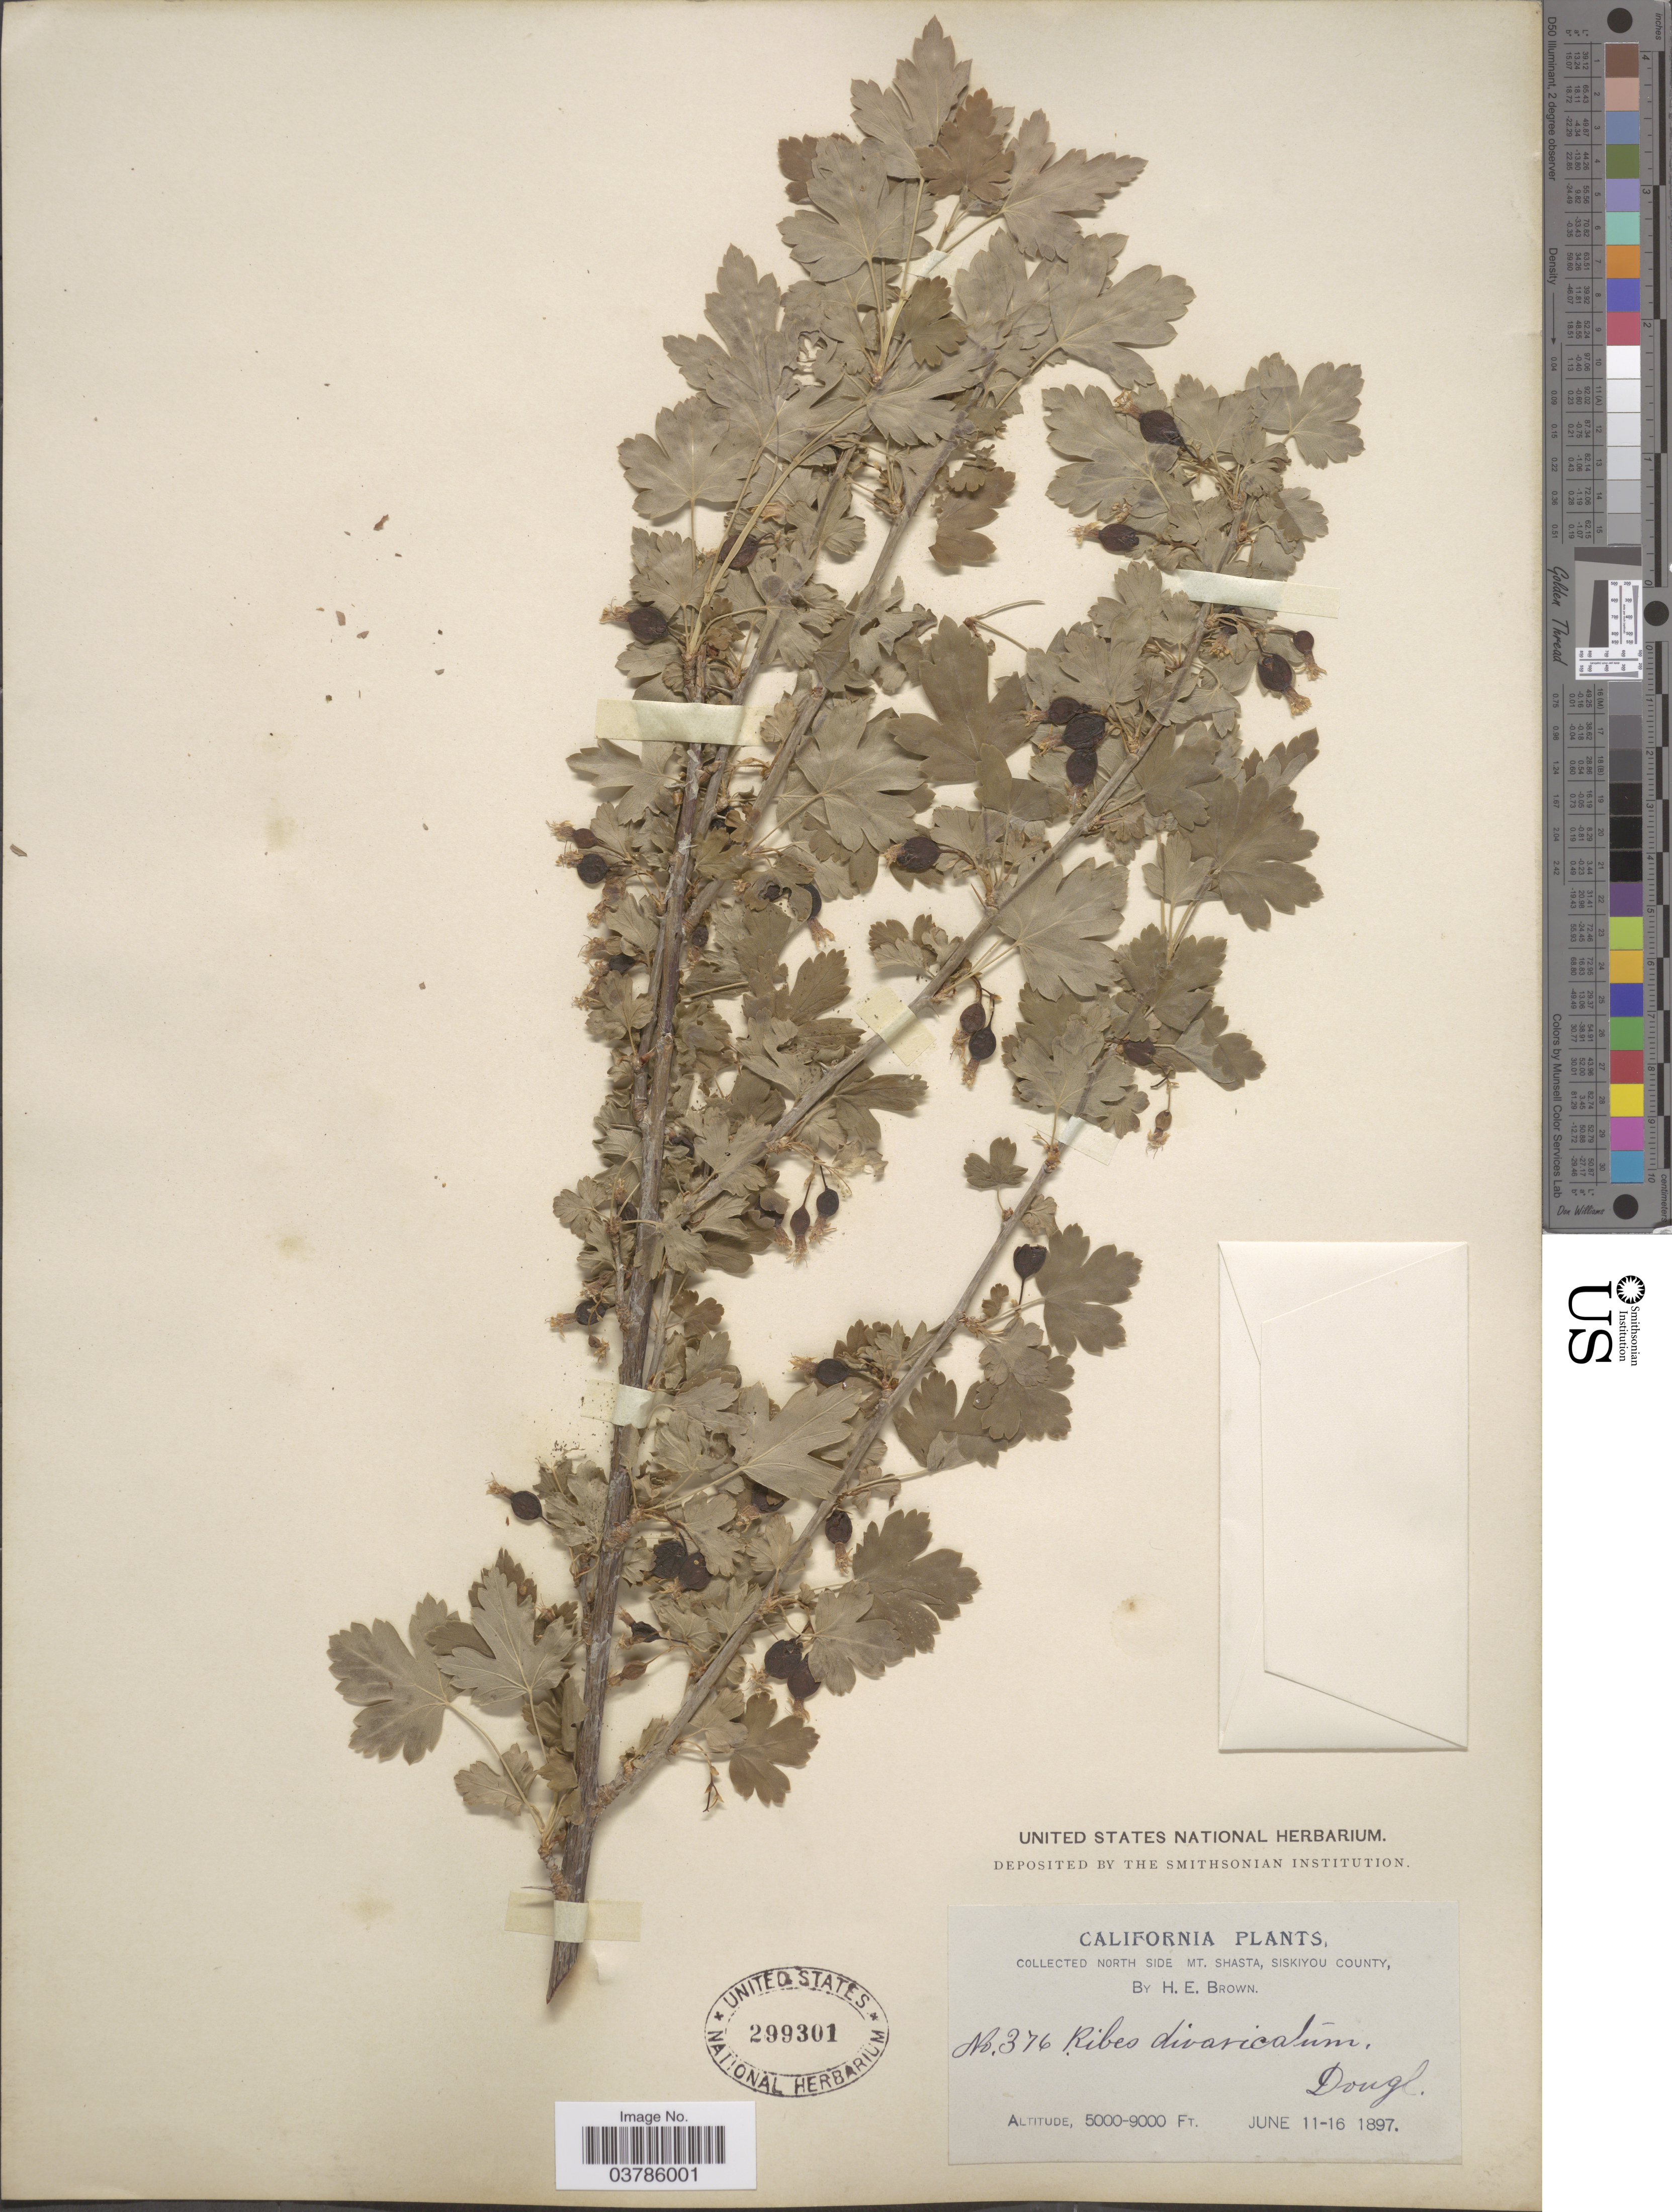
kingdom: Plantae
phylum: Tracheophyta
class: Magnoliopsida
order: Saxifragales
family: Grossulariaceae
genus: Ribes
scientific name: Ribes divaricatum var. divaricatum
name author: Douglas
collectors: H. E. Brown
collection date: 1897-06-11/1897-06-16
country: United States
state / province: California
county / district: Siskiyou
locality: North side Mt. Shasta, Siskiyou County.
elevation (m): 1524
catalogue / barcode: US 299301